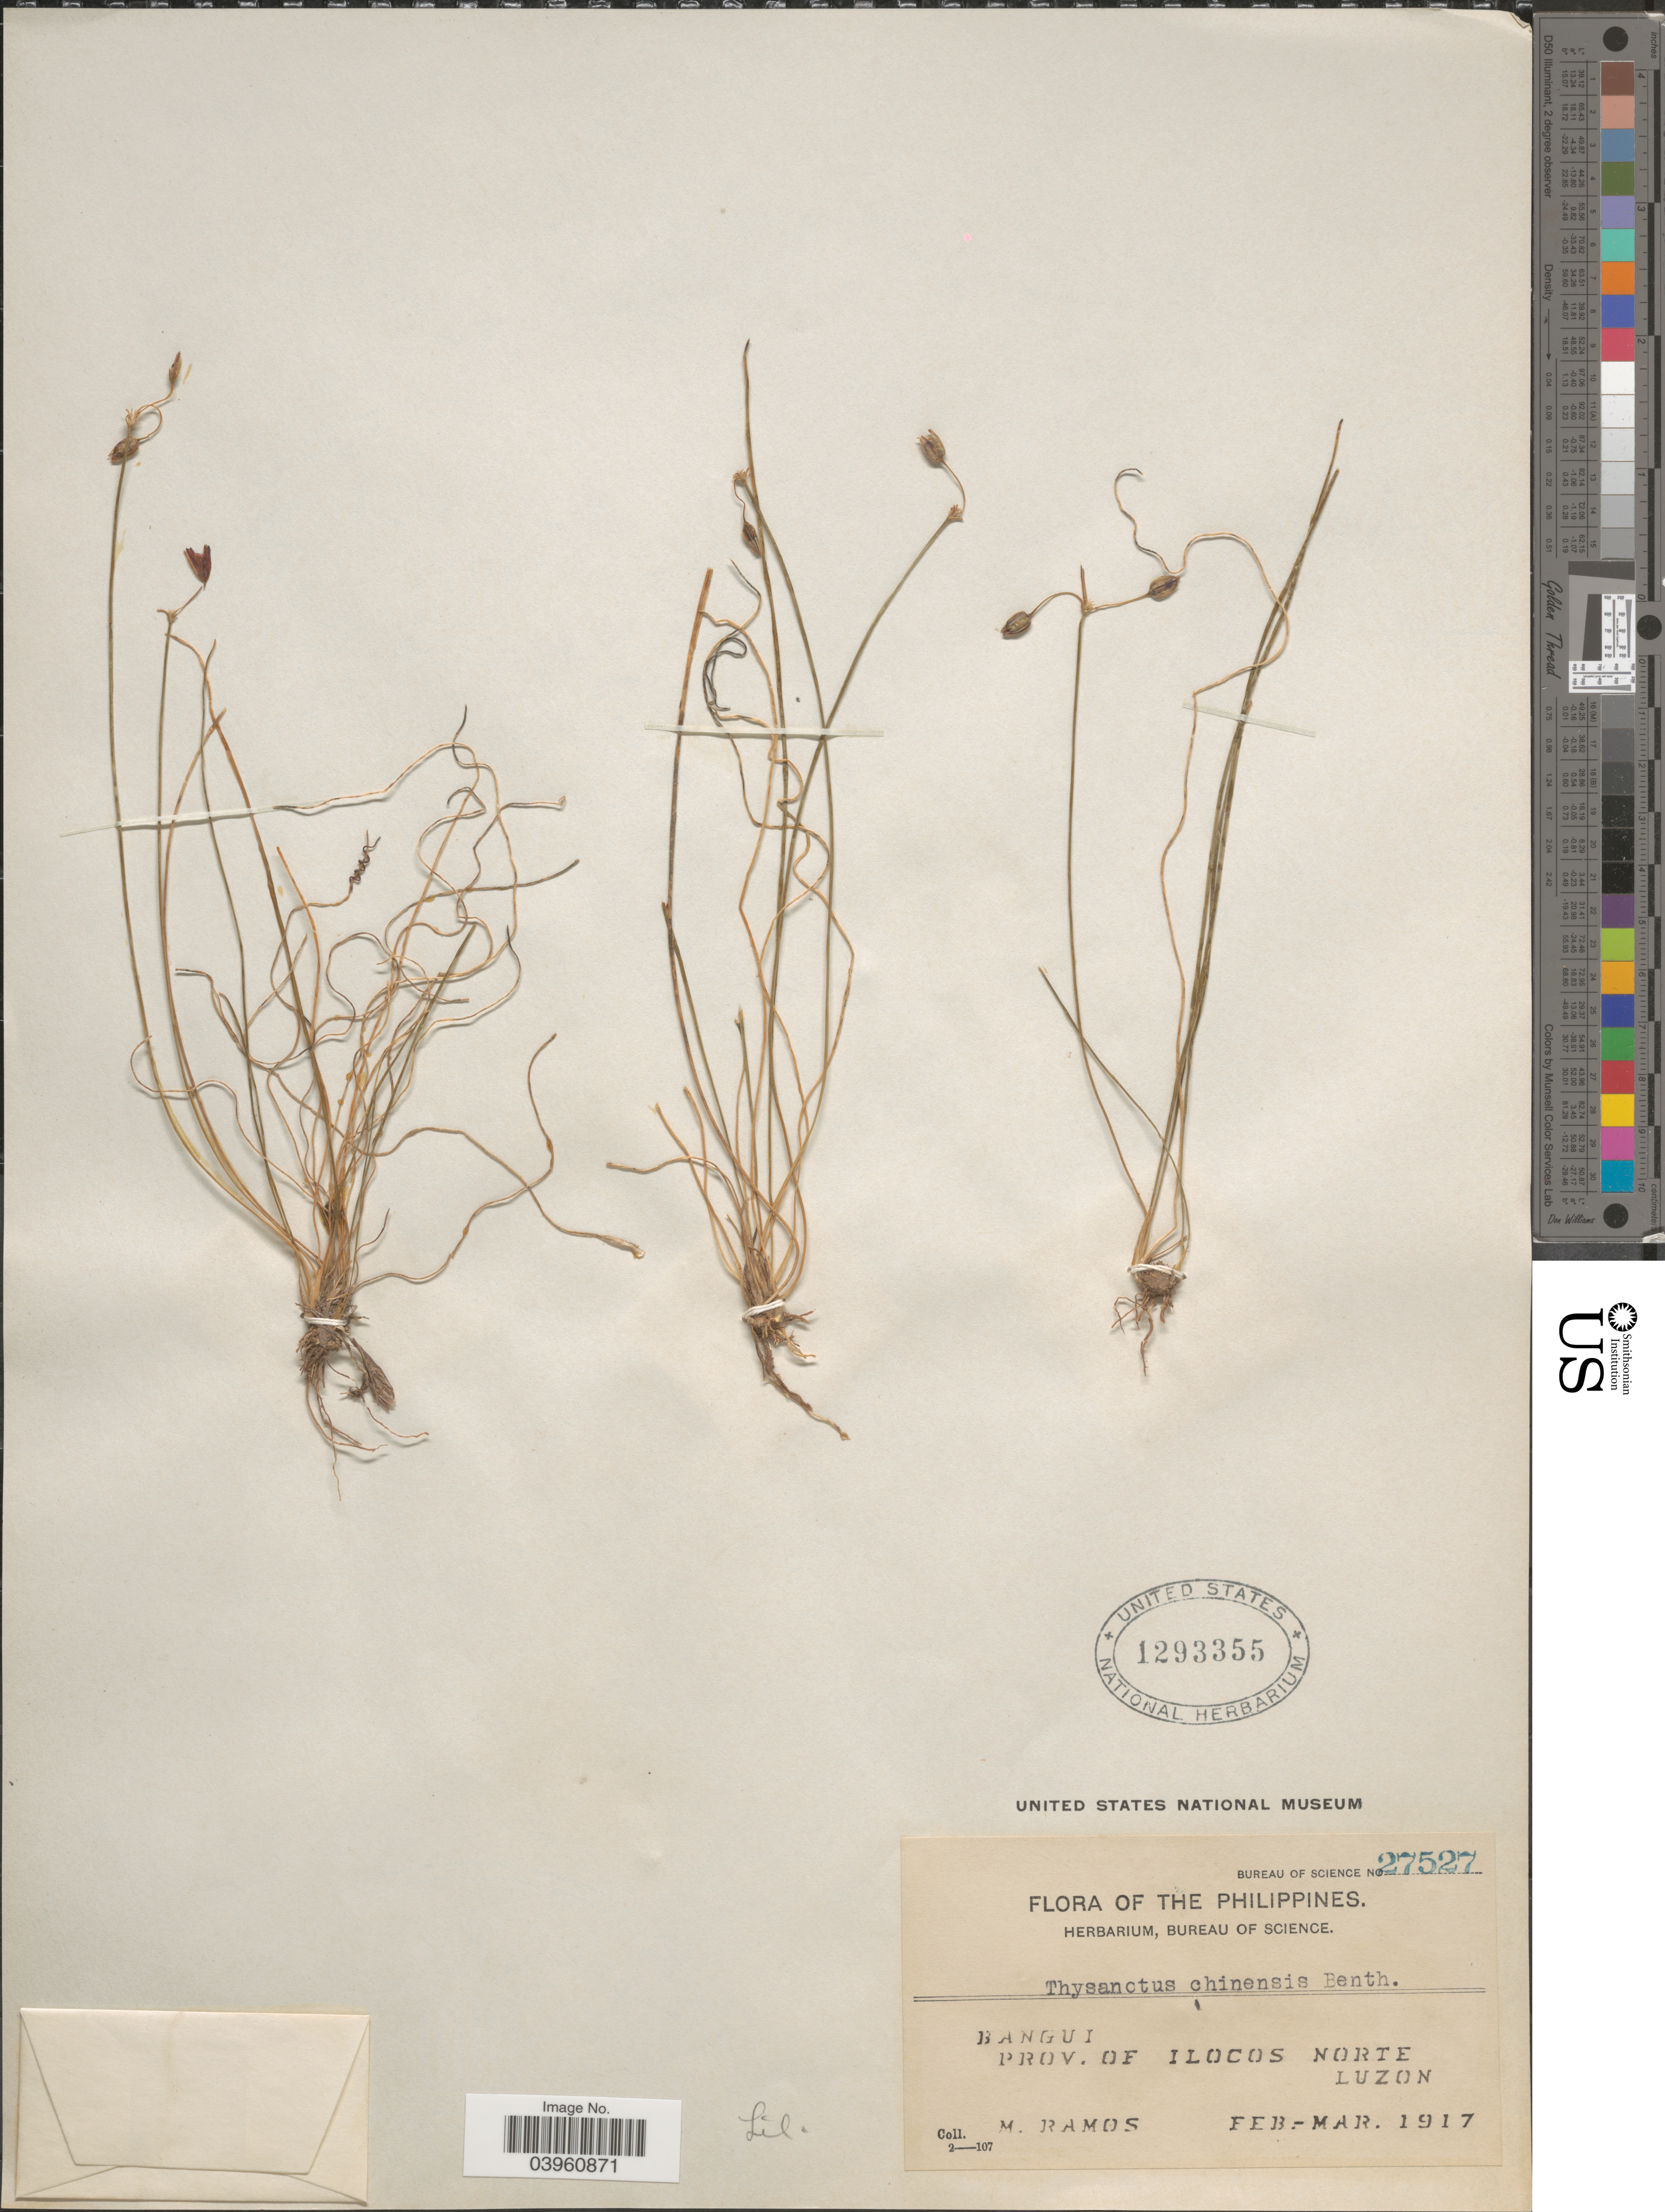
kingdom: Plantae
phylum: Tracheophyta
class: Liliopsida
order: Asparagales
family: Asparagaceae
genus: Thysanotus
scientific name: Thysanotus chinensis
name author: Benth.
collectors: M. Ramos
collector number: Bureau of Science 27527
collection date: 1917-02/1917-03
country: Philippines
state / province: Ilocos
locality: Bangui. Prov. of Ilocos Norte. Luzon.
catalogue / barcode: US 1293355